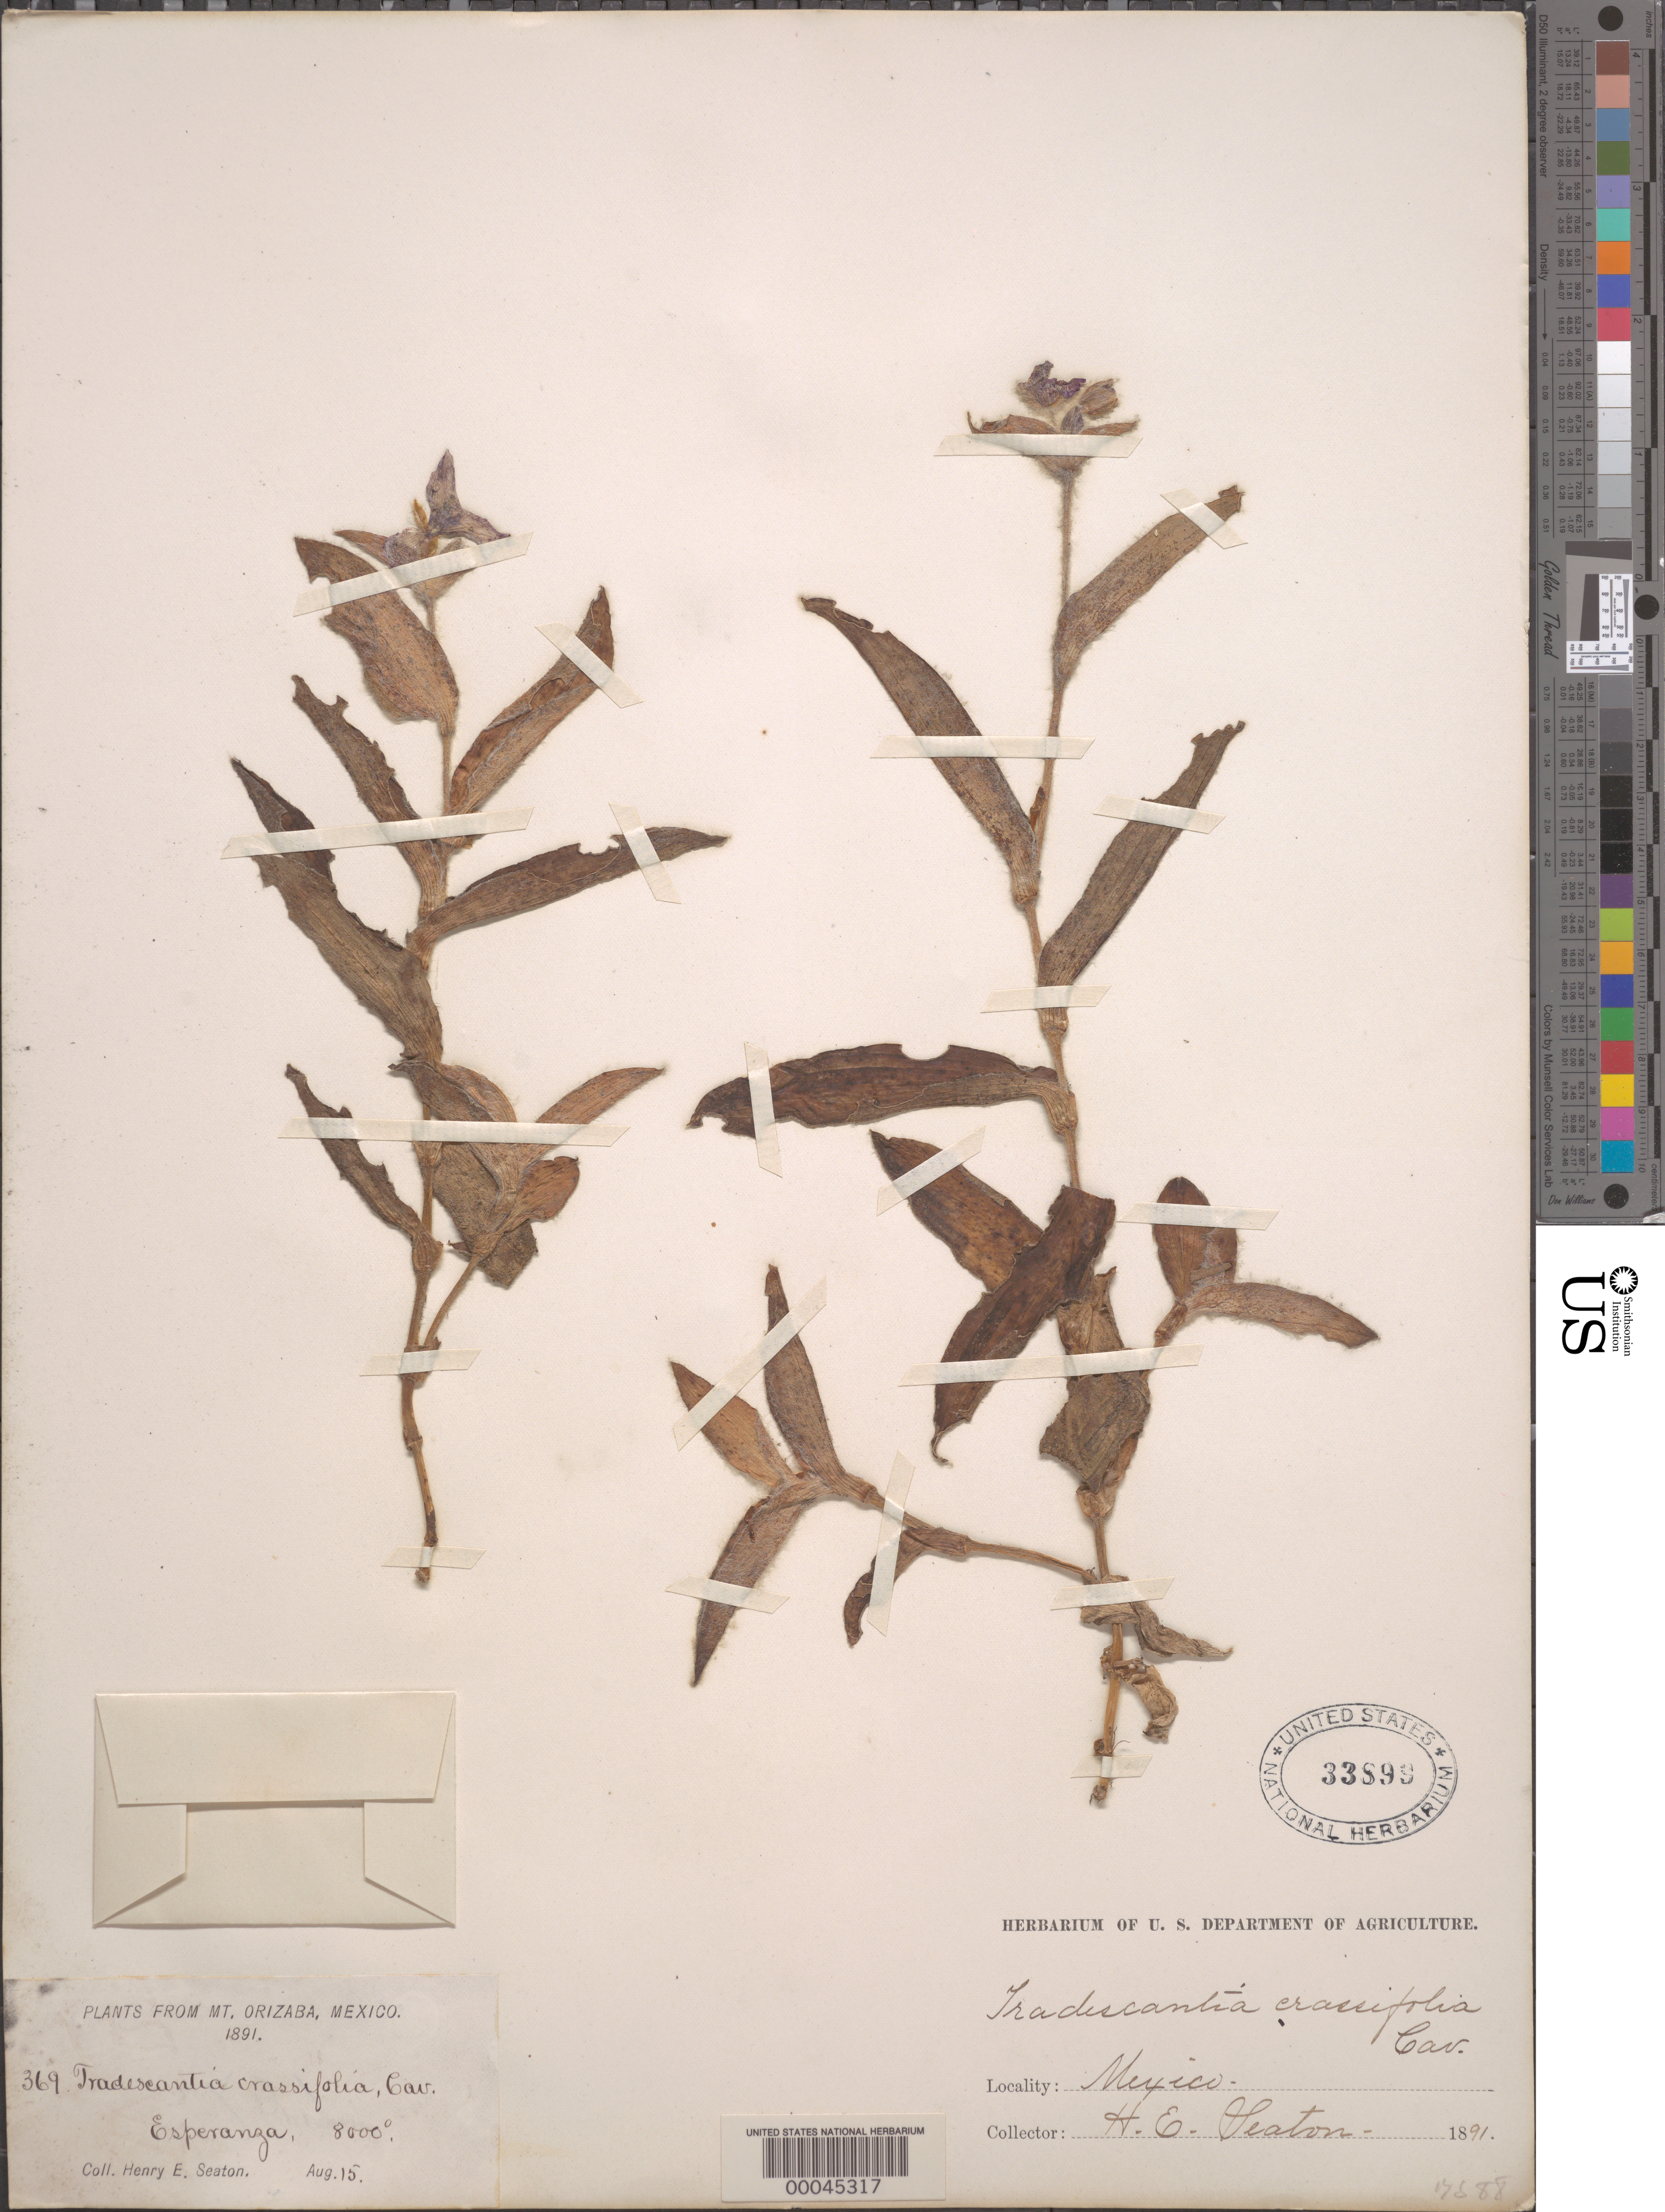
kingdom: Plantae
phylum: Tracheophyta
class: Liliopsida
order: Commelinales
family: Commelinaceae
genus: Tradescantia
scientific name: Tradescantia crassifolia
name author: Cav.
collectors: H. E. Seaton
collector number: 369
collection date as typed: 15 Aug 1891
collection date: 1891-08-15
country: Mexico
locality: Esperanza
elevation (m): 2440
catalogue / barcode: US 33899